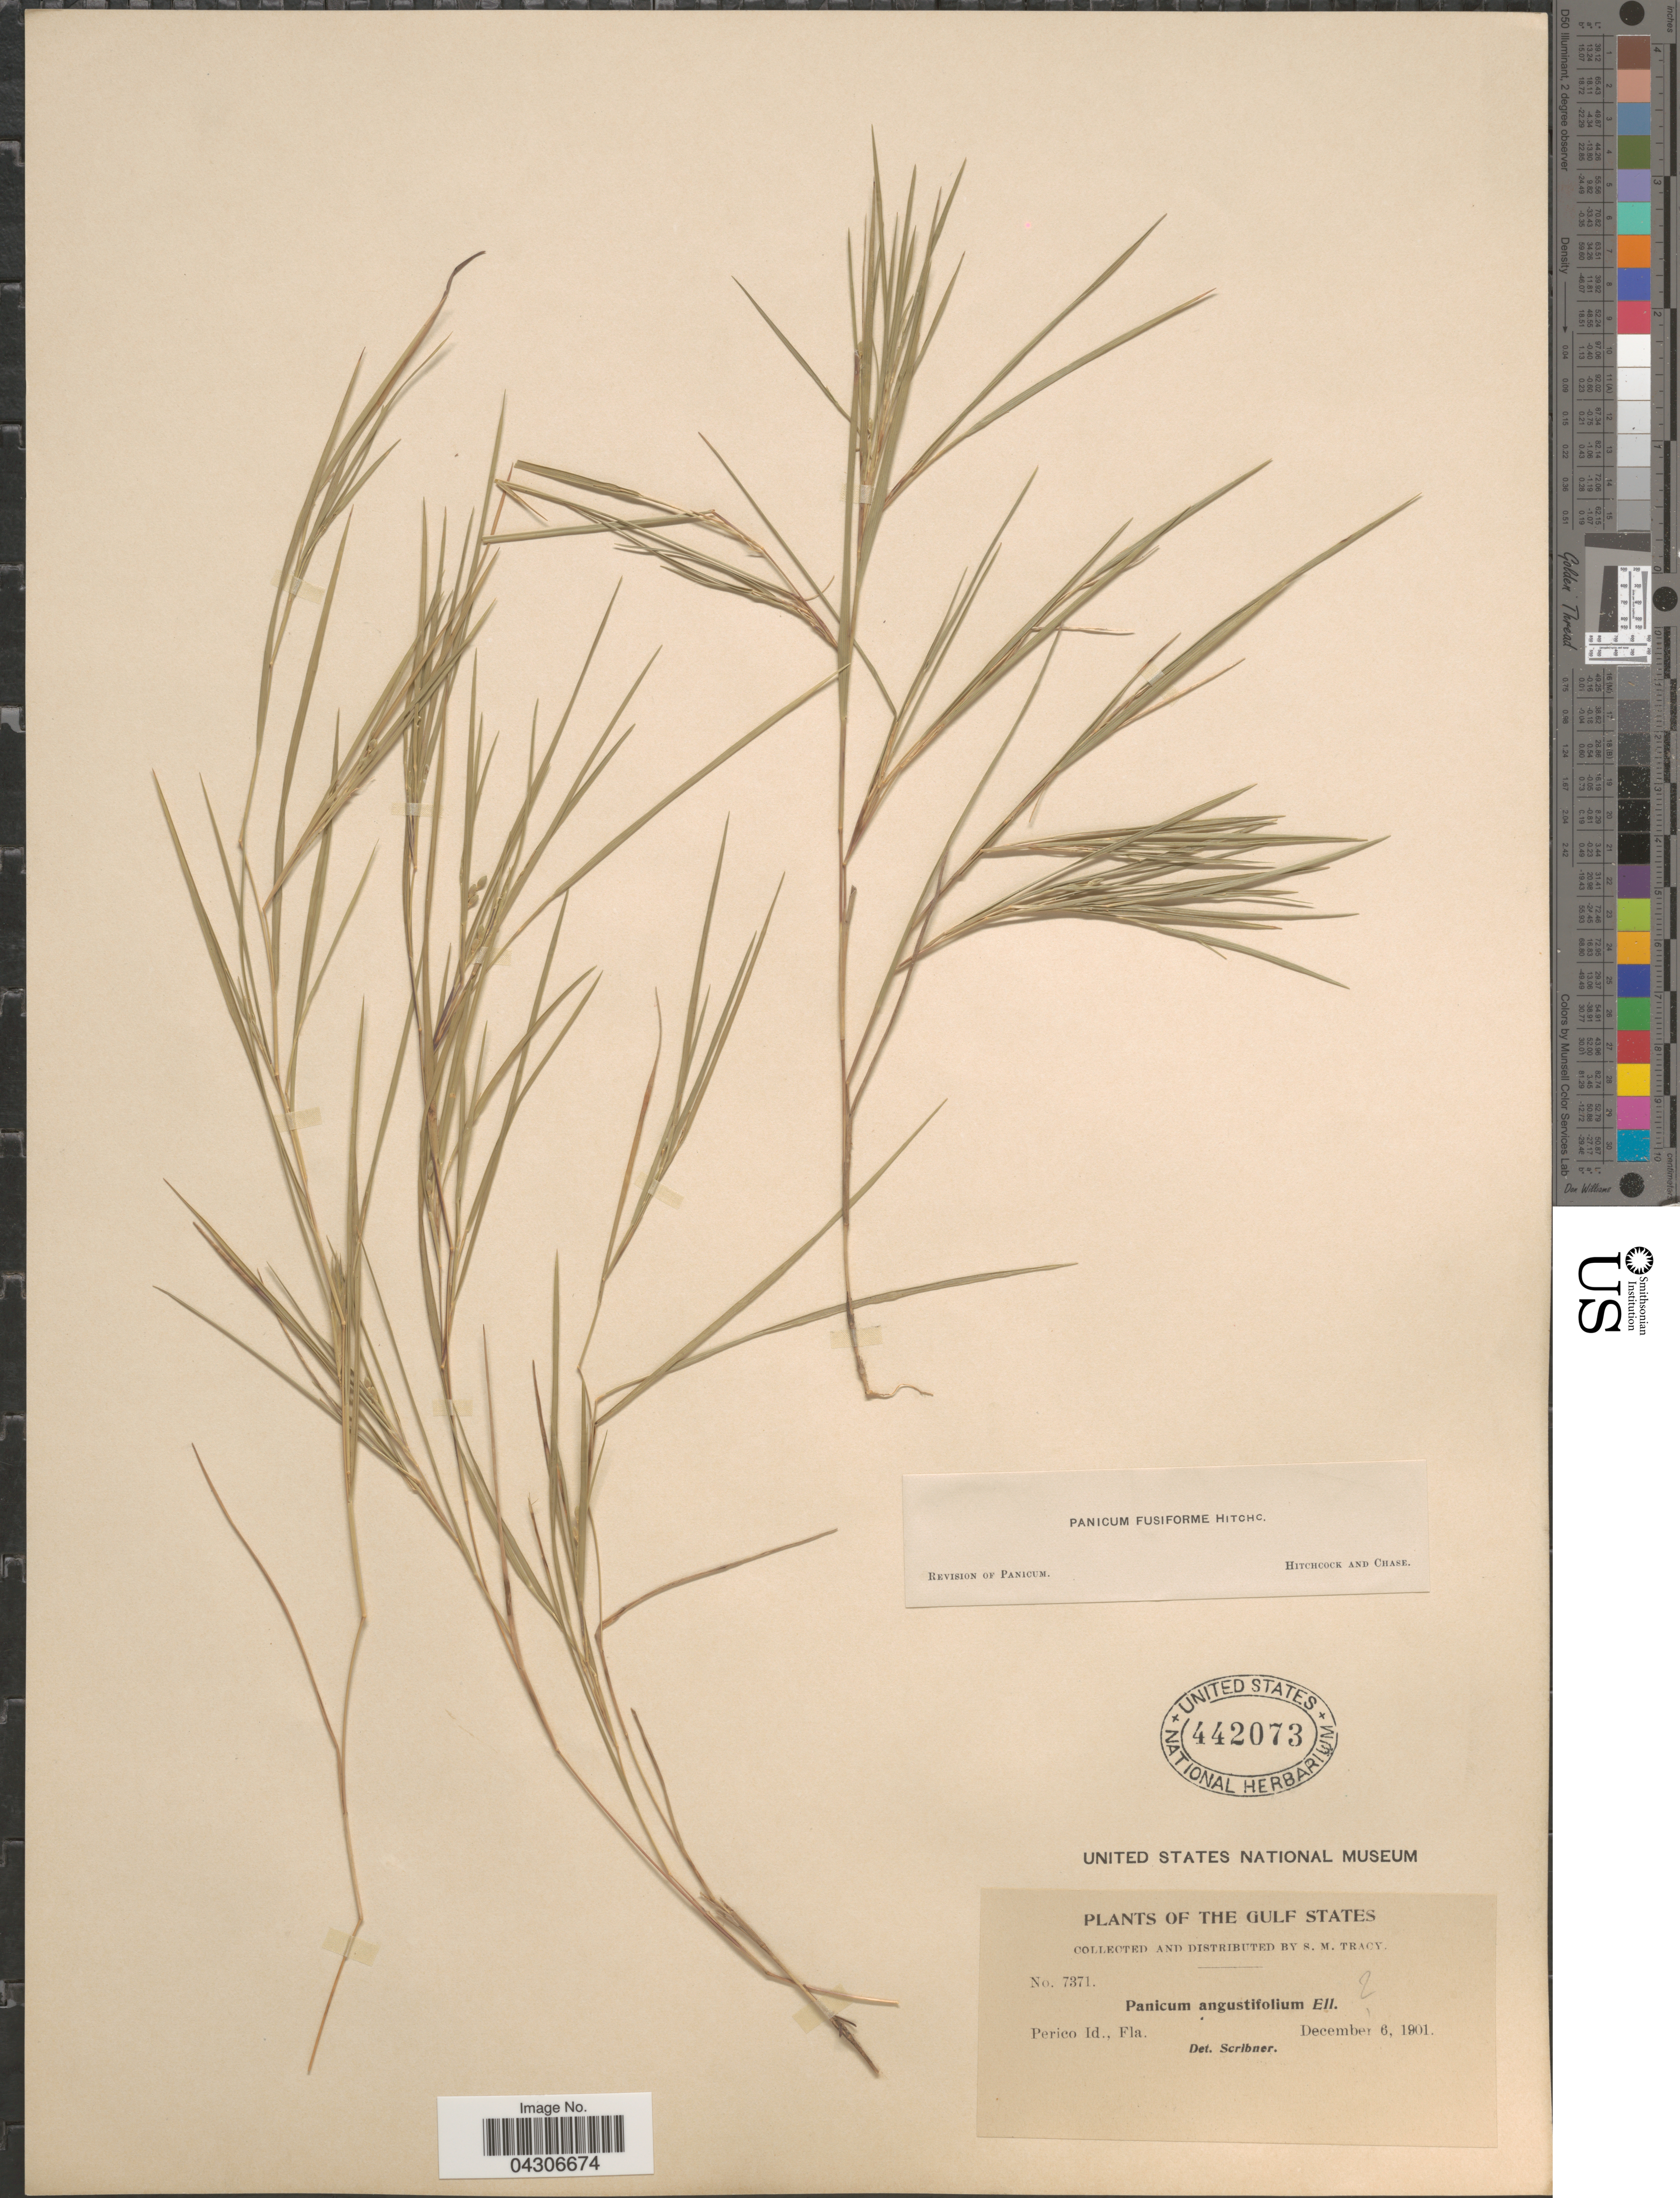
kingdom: Plantae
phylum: Tracheophyta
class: Liliopsida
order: Poales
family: Poaceae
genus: Dichanthelium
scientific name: Dichanthelium aciculare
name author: (Desv. ex Poir.) Gould & C.A. Clark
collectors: S. M. Tracy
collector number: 7371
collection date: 1901-12-06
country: United States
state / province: Florida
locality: Perico Id.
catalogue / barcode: US 442073